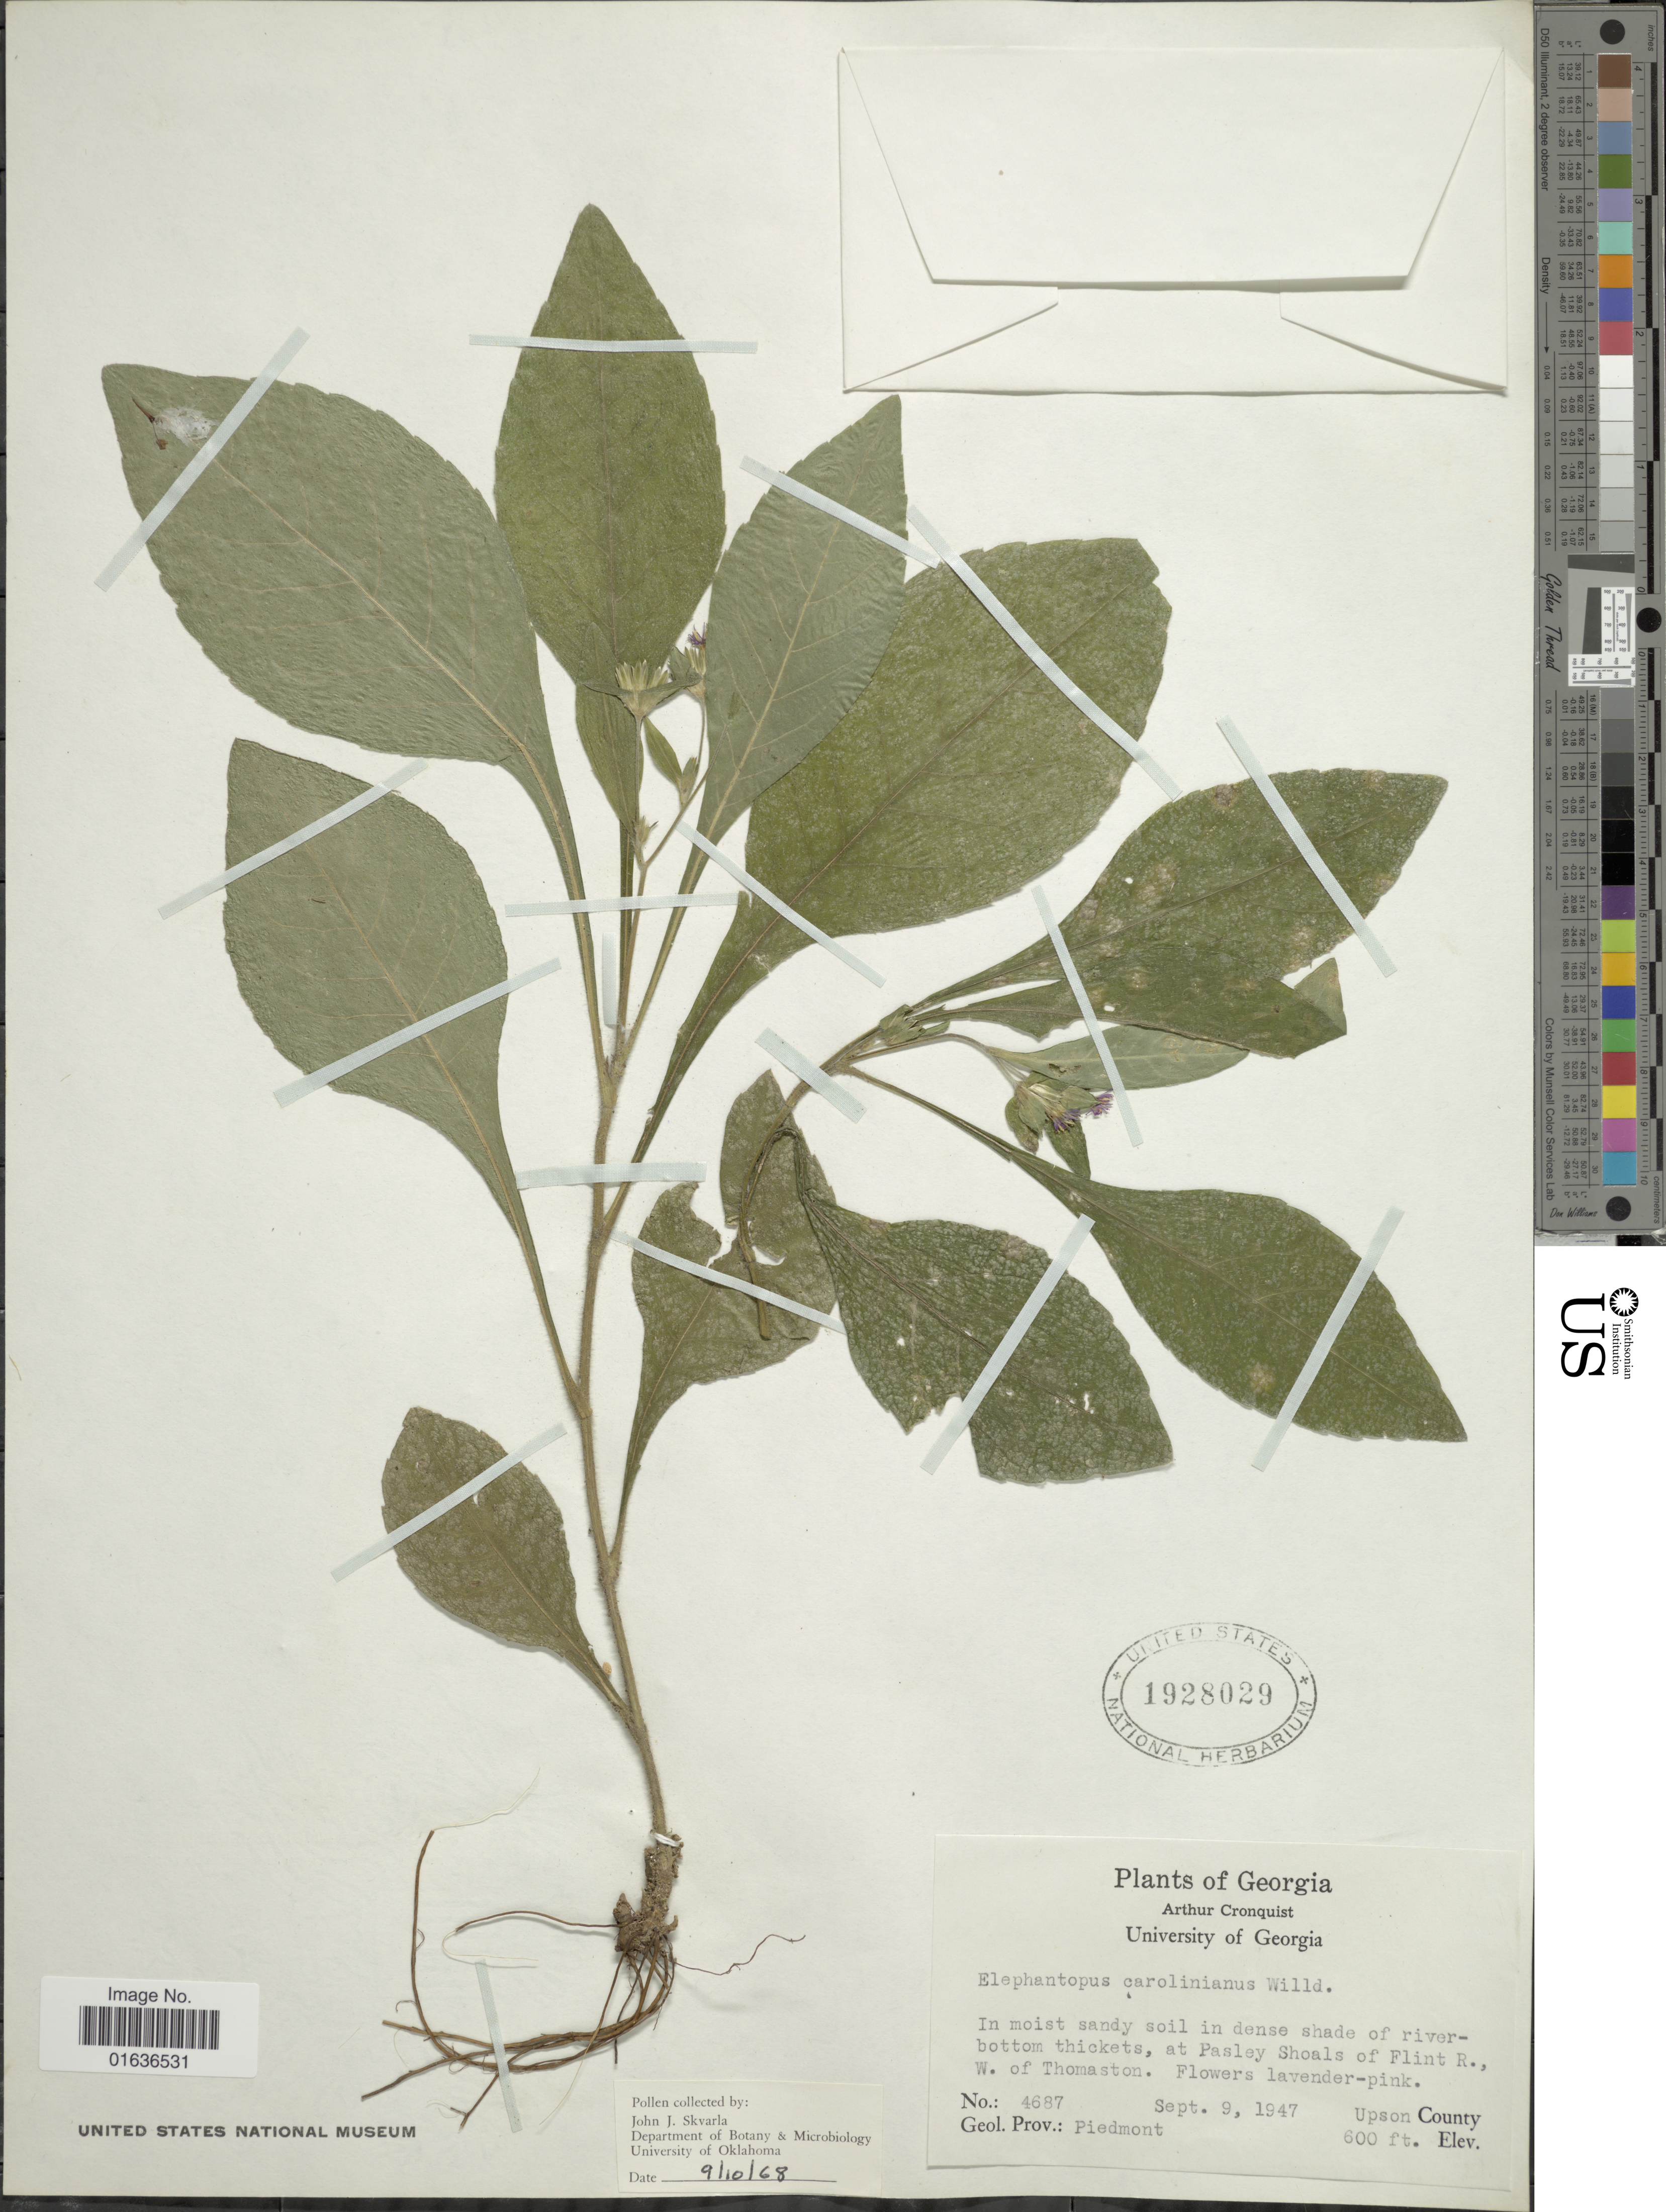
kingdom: Plantae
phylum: Tracheophyta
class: Magnoliopsida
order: Asterales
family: Asteraceae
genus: Elephantopus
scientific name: Elephantopus carolinianus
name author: Raeusch.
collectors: A. J. Cronquist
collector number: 4687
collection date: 1947-09-09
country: United States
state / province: Georgia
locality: In moist sandy soil in dense shade of riverbottom thickets, at Pasley Shoals of Flint R., W. of Thomaston, Geol. Prov. Piedmont, Upson County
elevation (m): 183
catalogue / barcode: US 1928029